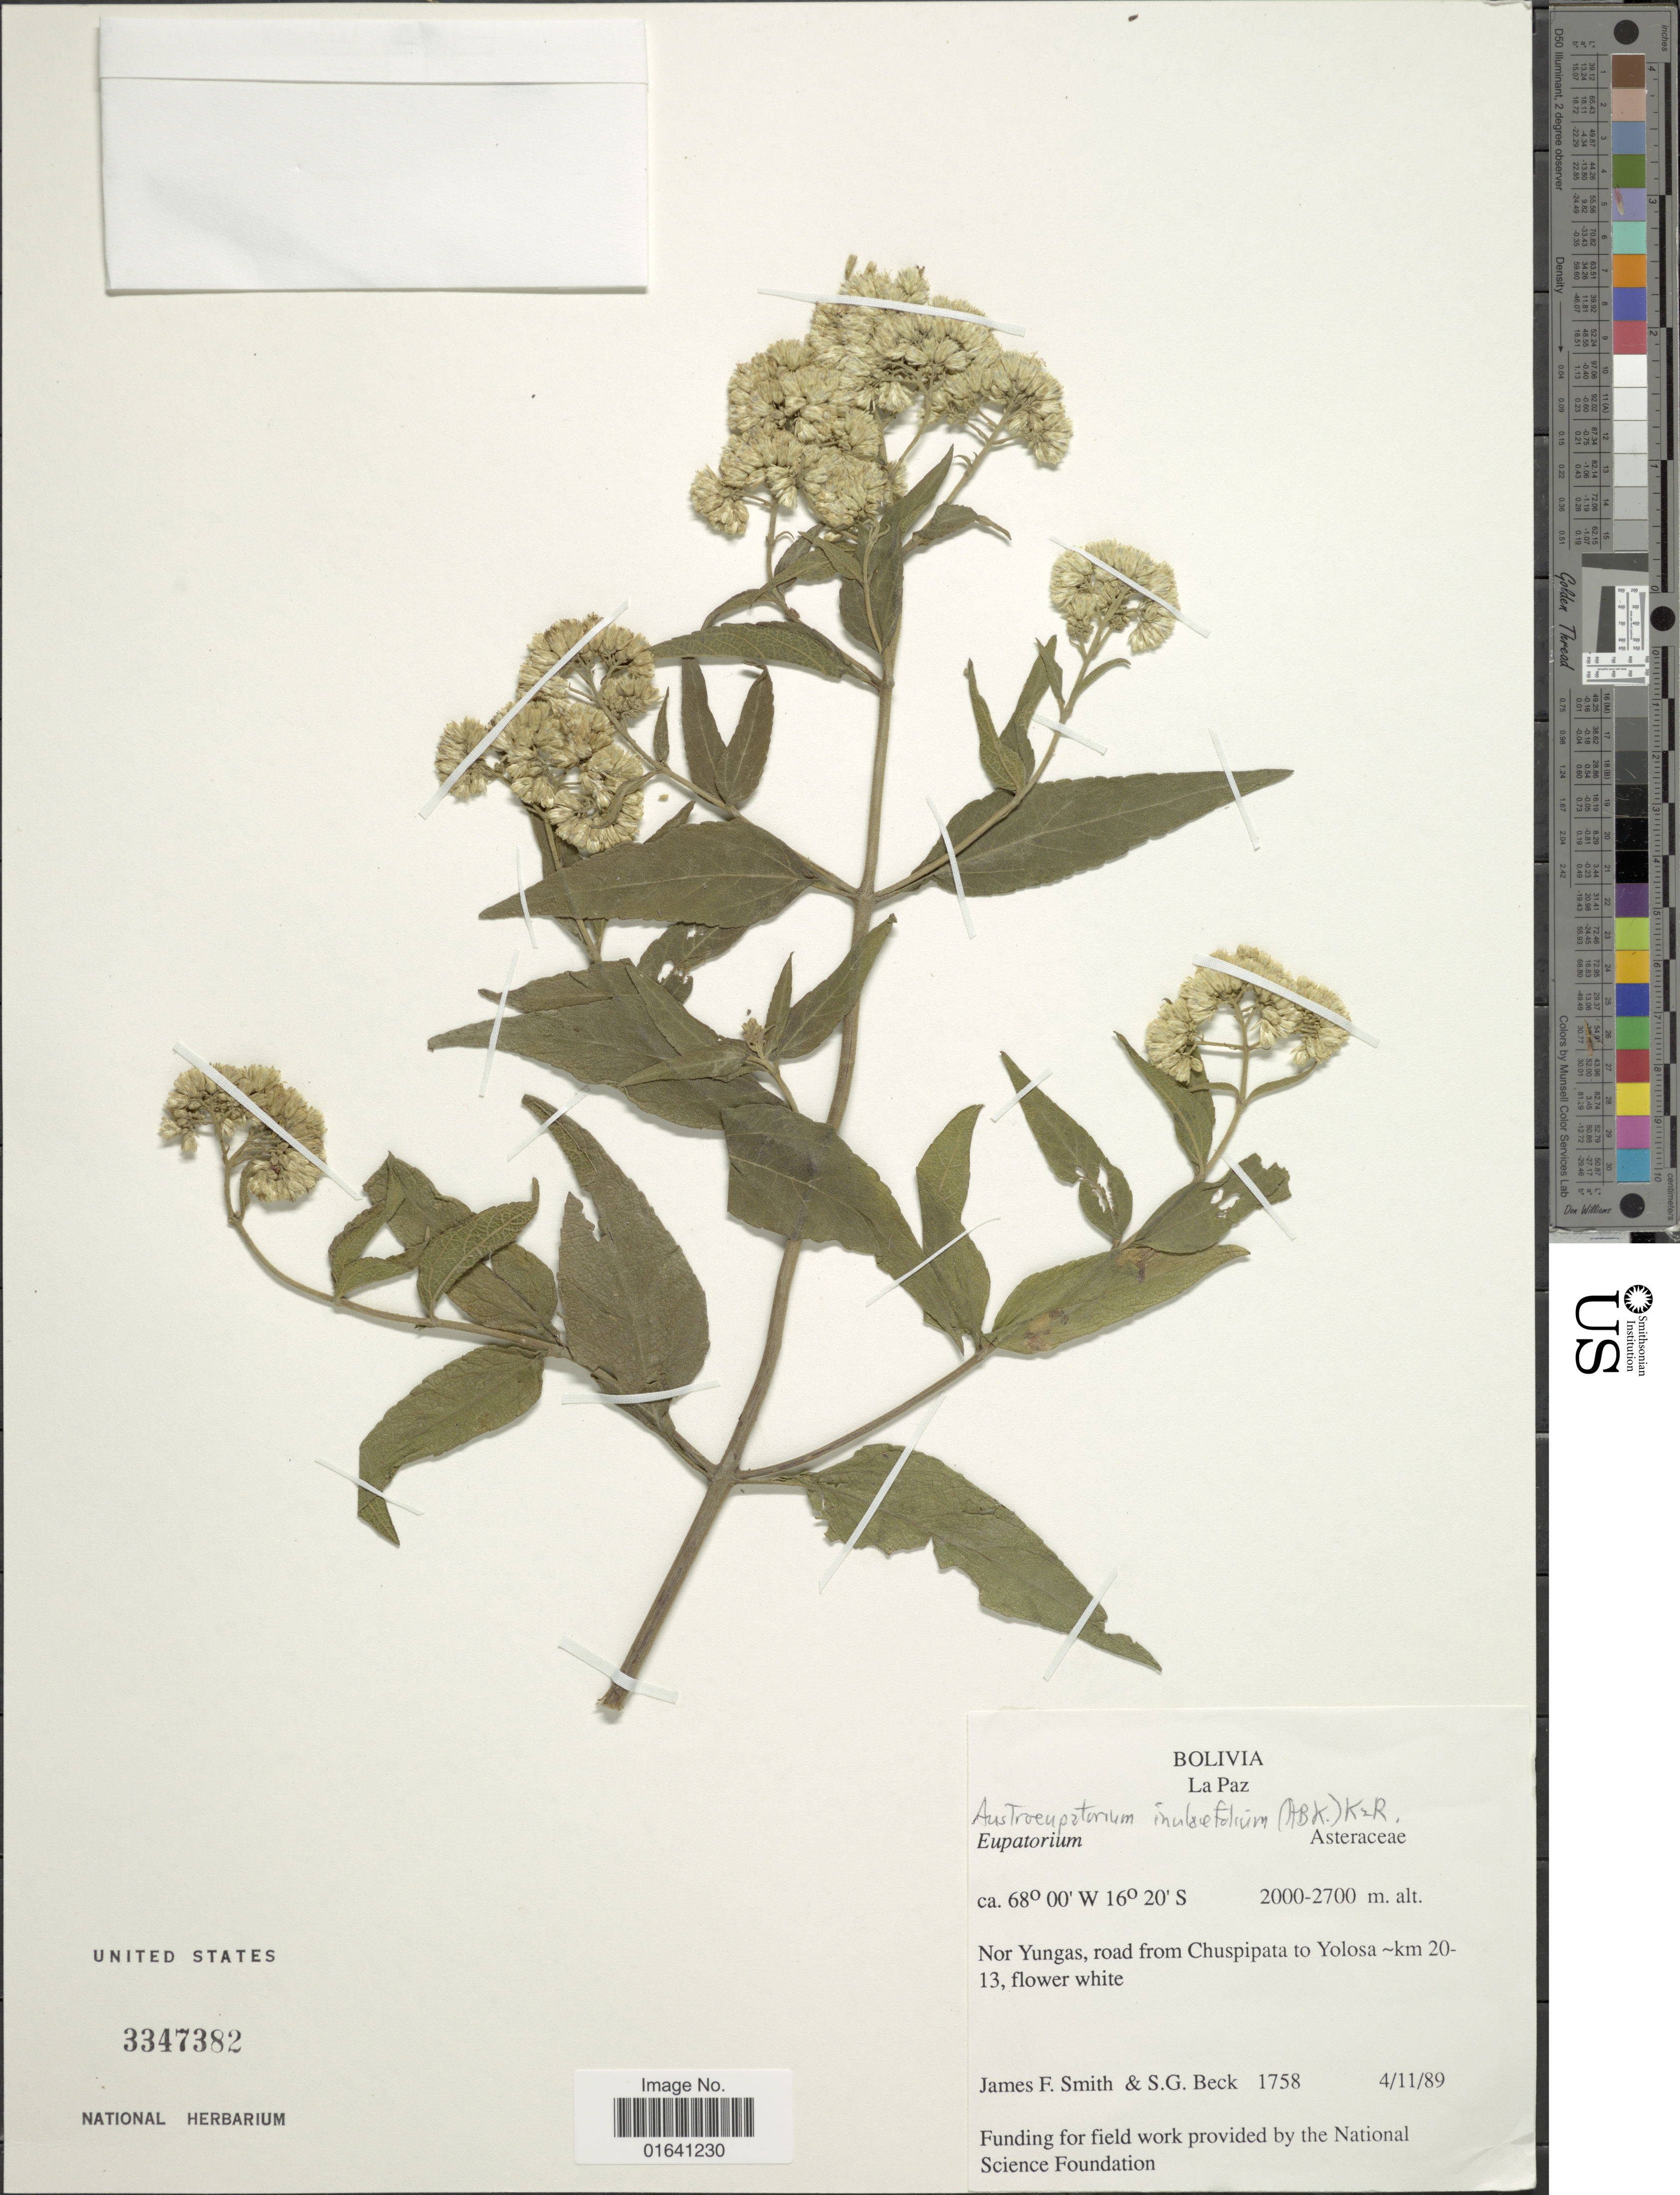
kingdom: Plantae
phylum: Tracheophyta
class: Magnoliopsida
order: Asterales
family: Asteraceae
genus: Austroeupatorium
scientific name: Austroeupatorium inulaefolium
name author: (Kunth) R.M. King & H. Rob.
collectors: J. F. Smith & S. G. Beck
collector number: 1758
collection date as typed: Transcribed d/m/y: 4/11/89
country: Bolivia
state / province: La Paz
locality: Nor Yungas, road from Chusipipata to Yolosa km 20-13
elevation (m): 2000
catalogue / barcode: US 3347382